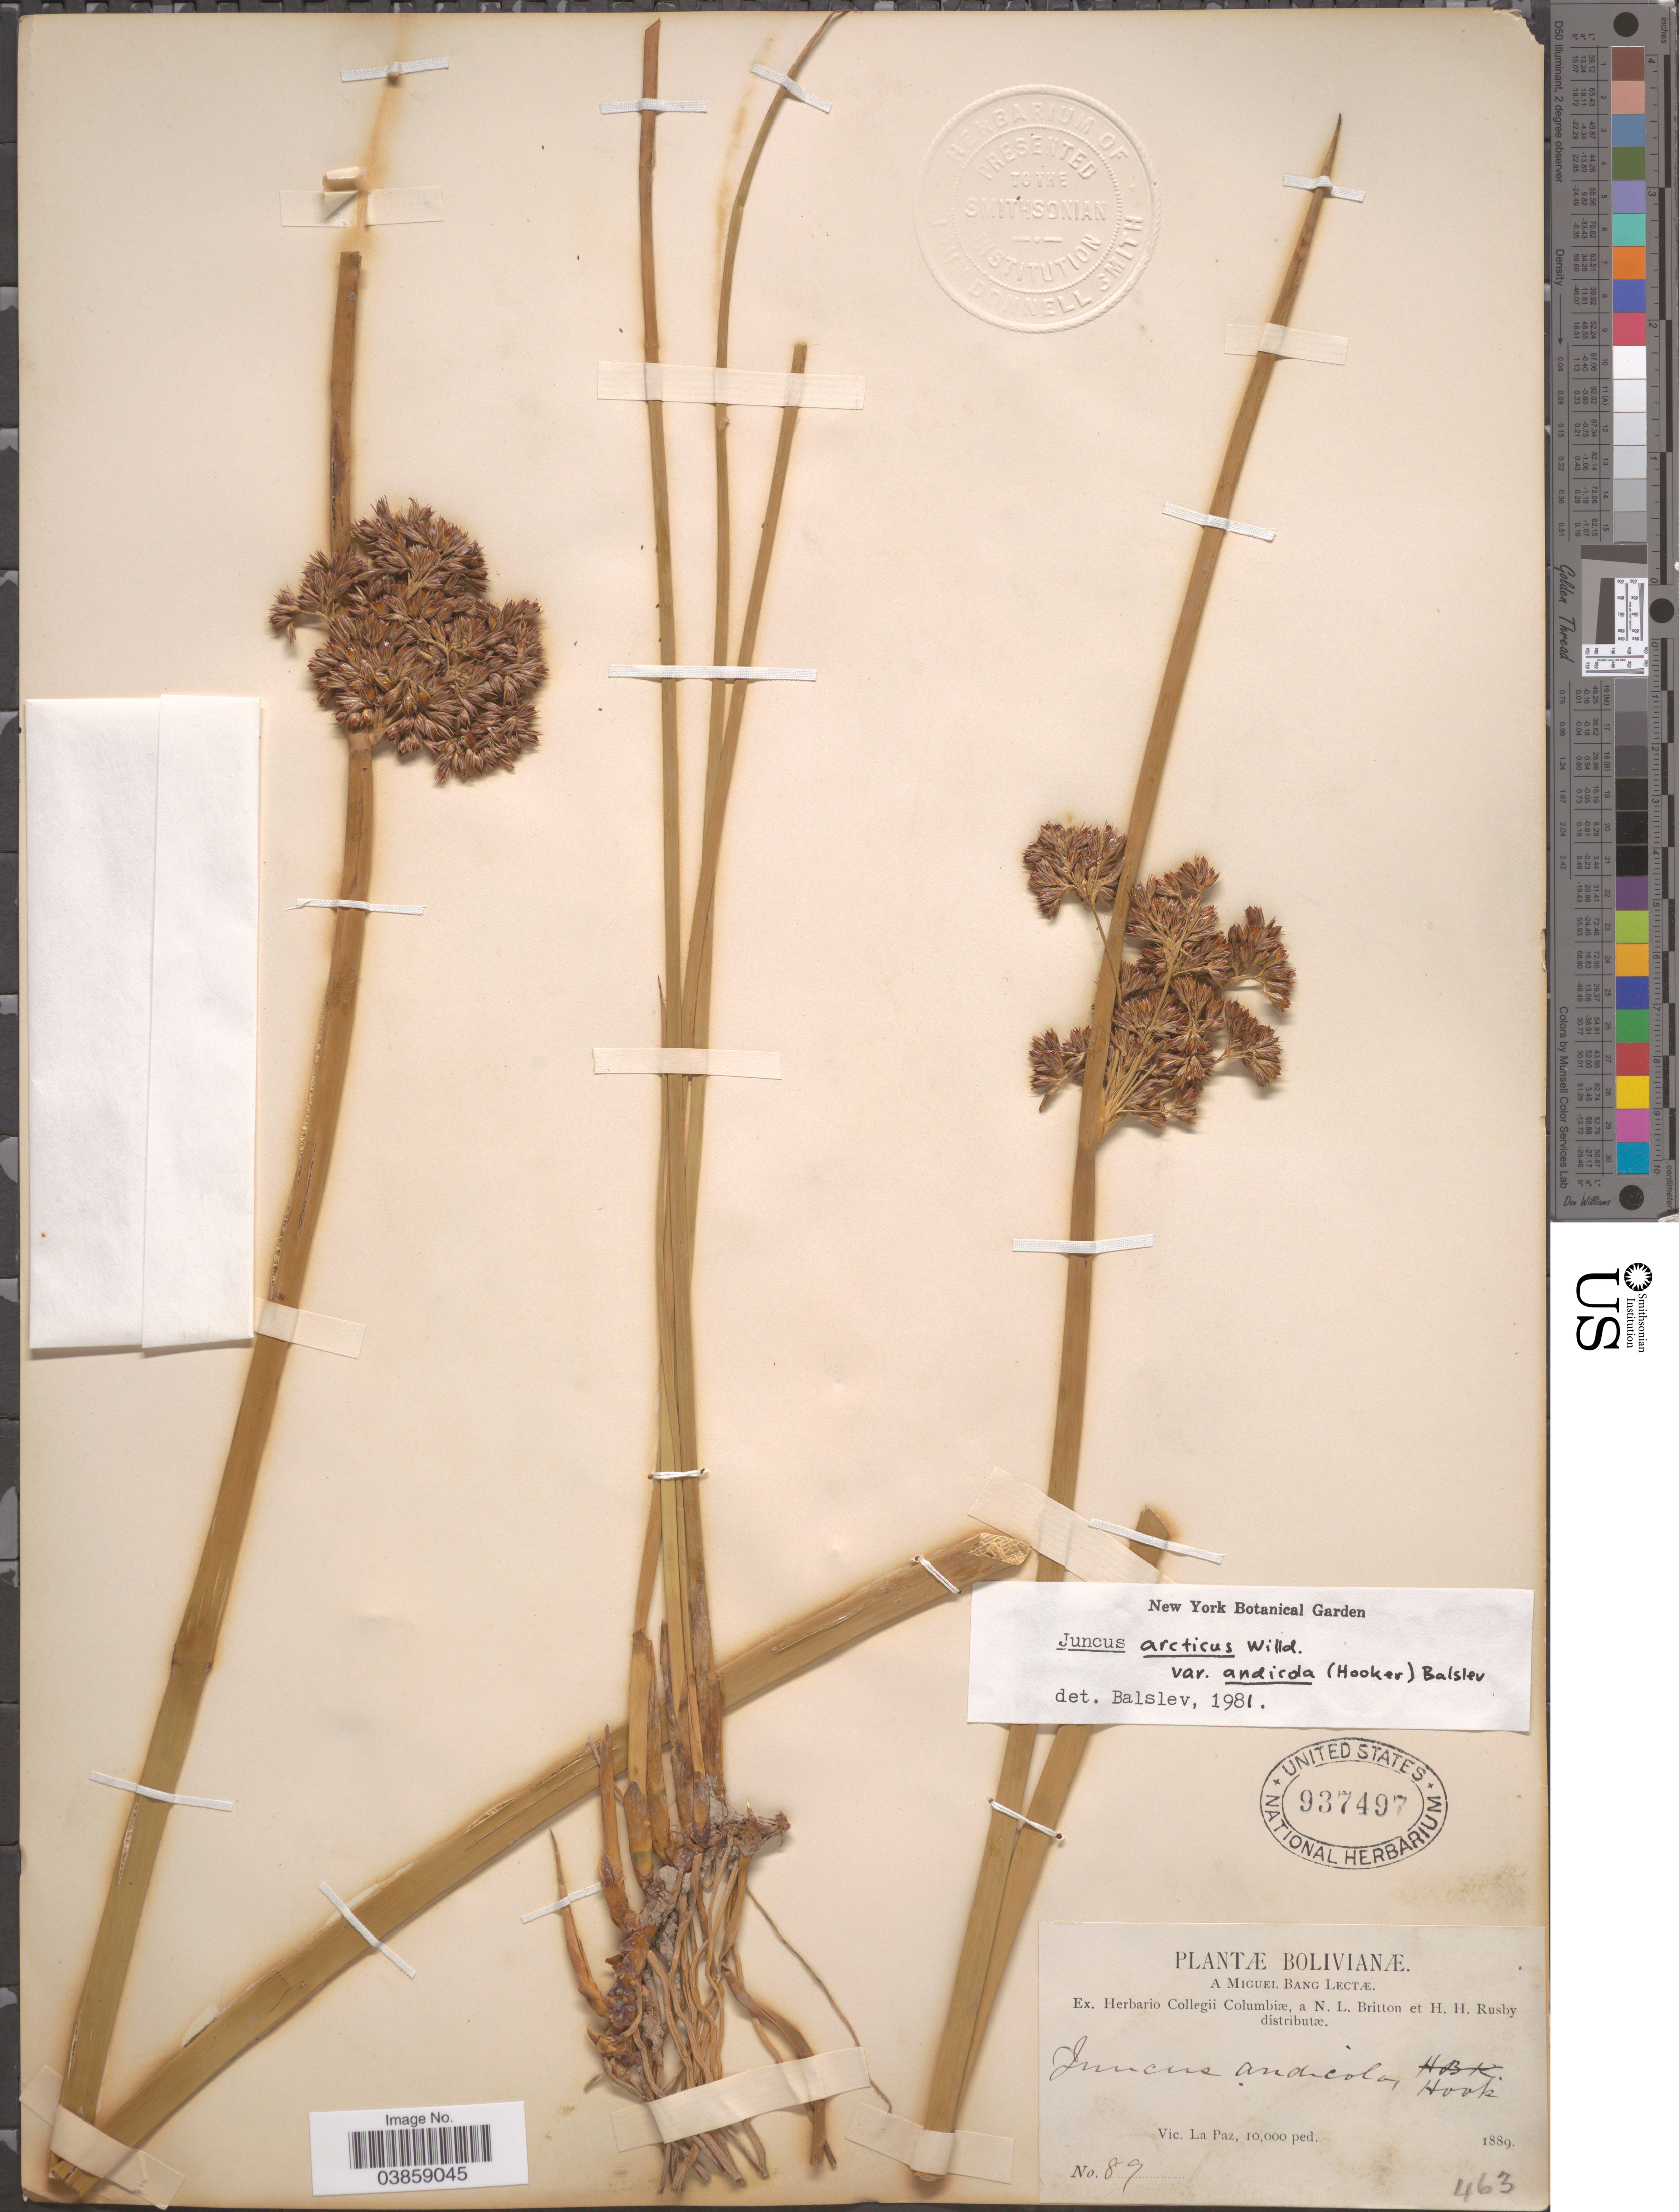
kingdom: Plantae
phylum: Tracheophyta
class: Liliopsida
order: Poales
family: Juncaceae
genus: Juncus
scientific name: Juncus arcticus var. andicola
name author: (Hook.) Balslev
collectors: M. Bang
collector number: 89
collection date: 1889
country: Bolivia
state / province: La Paz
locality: Vic. La Paz.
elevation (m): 3048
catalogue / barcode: US 937497